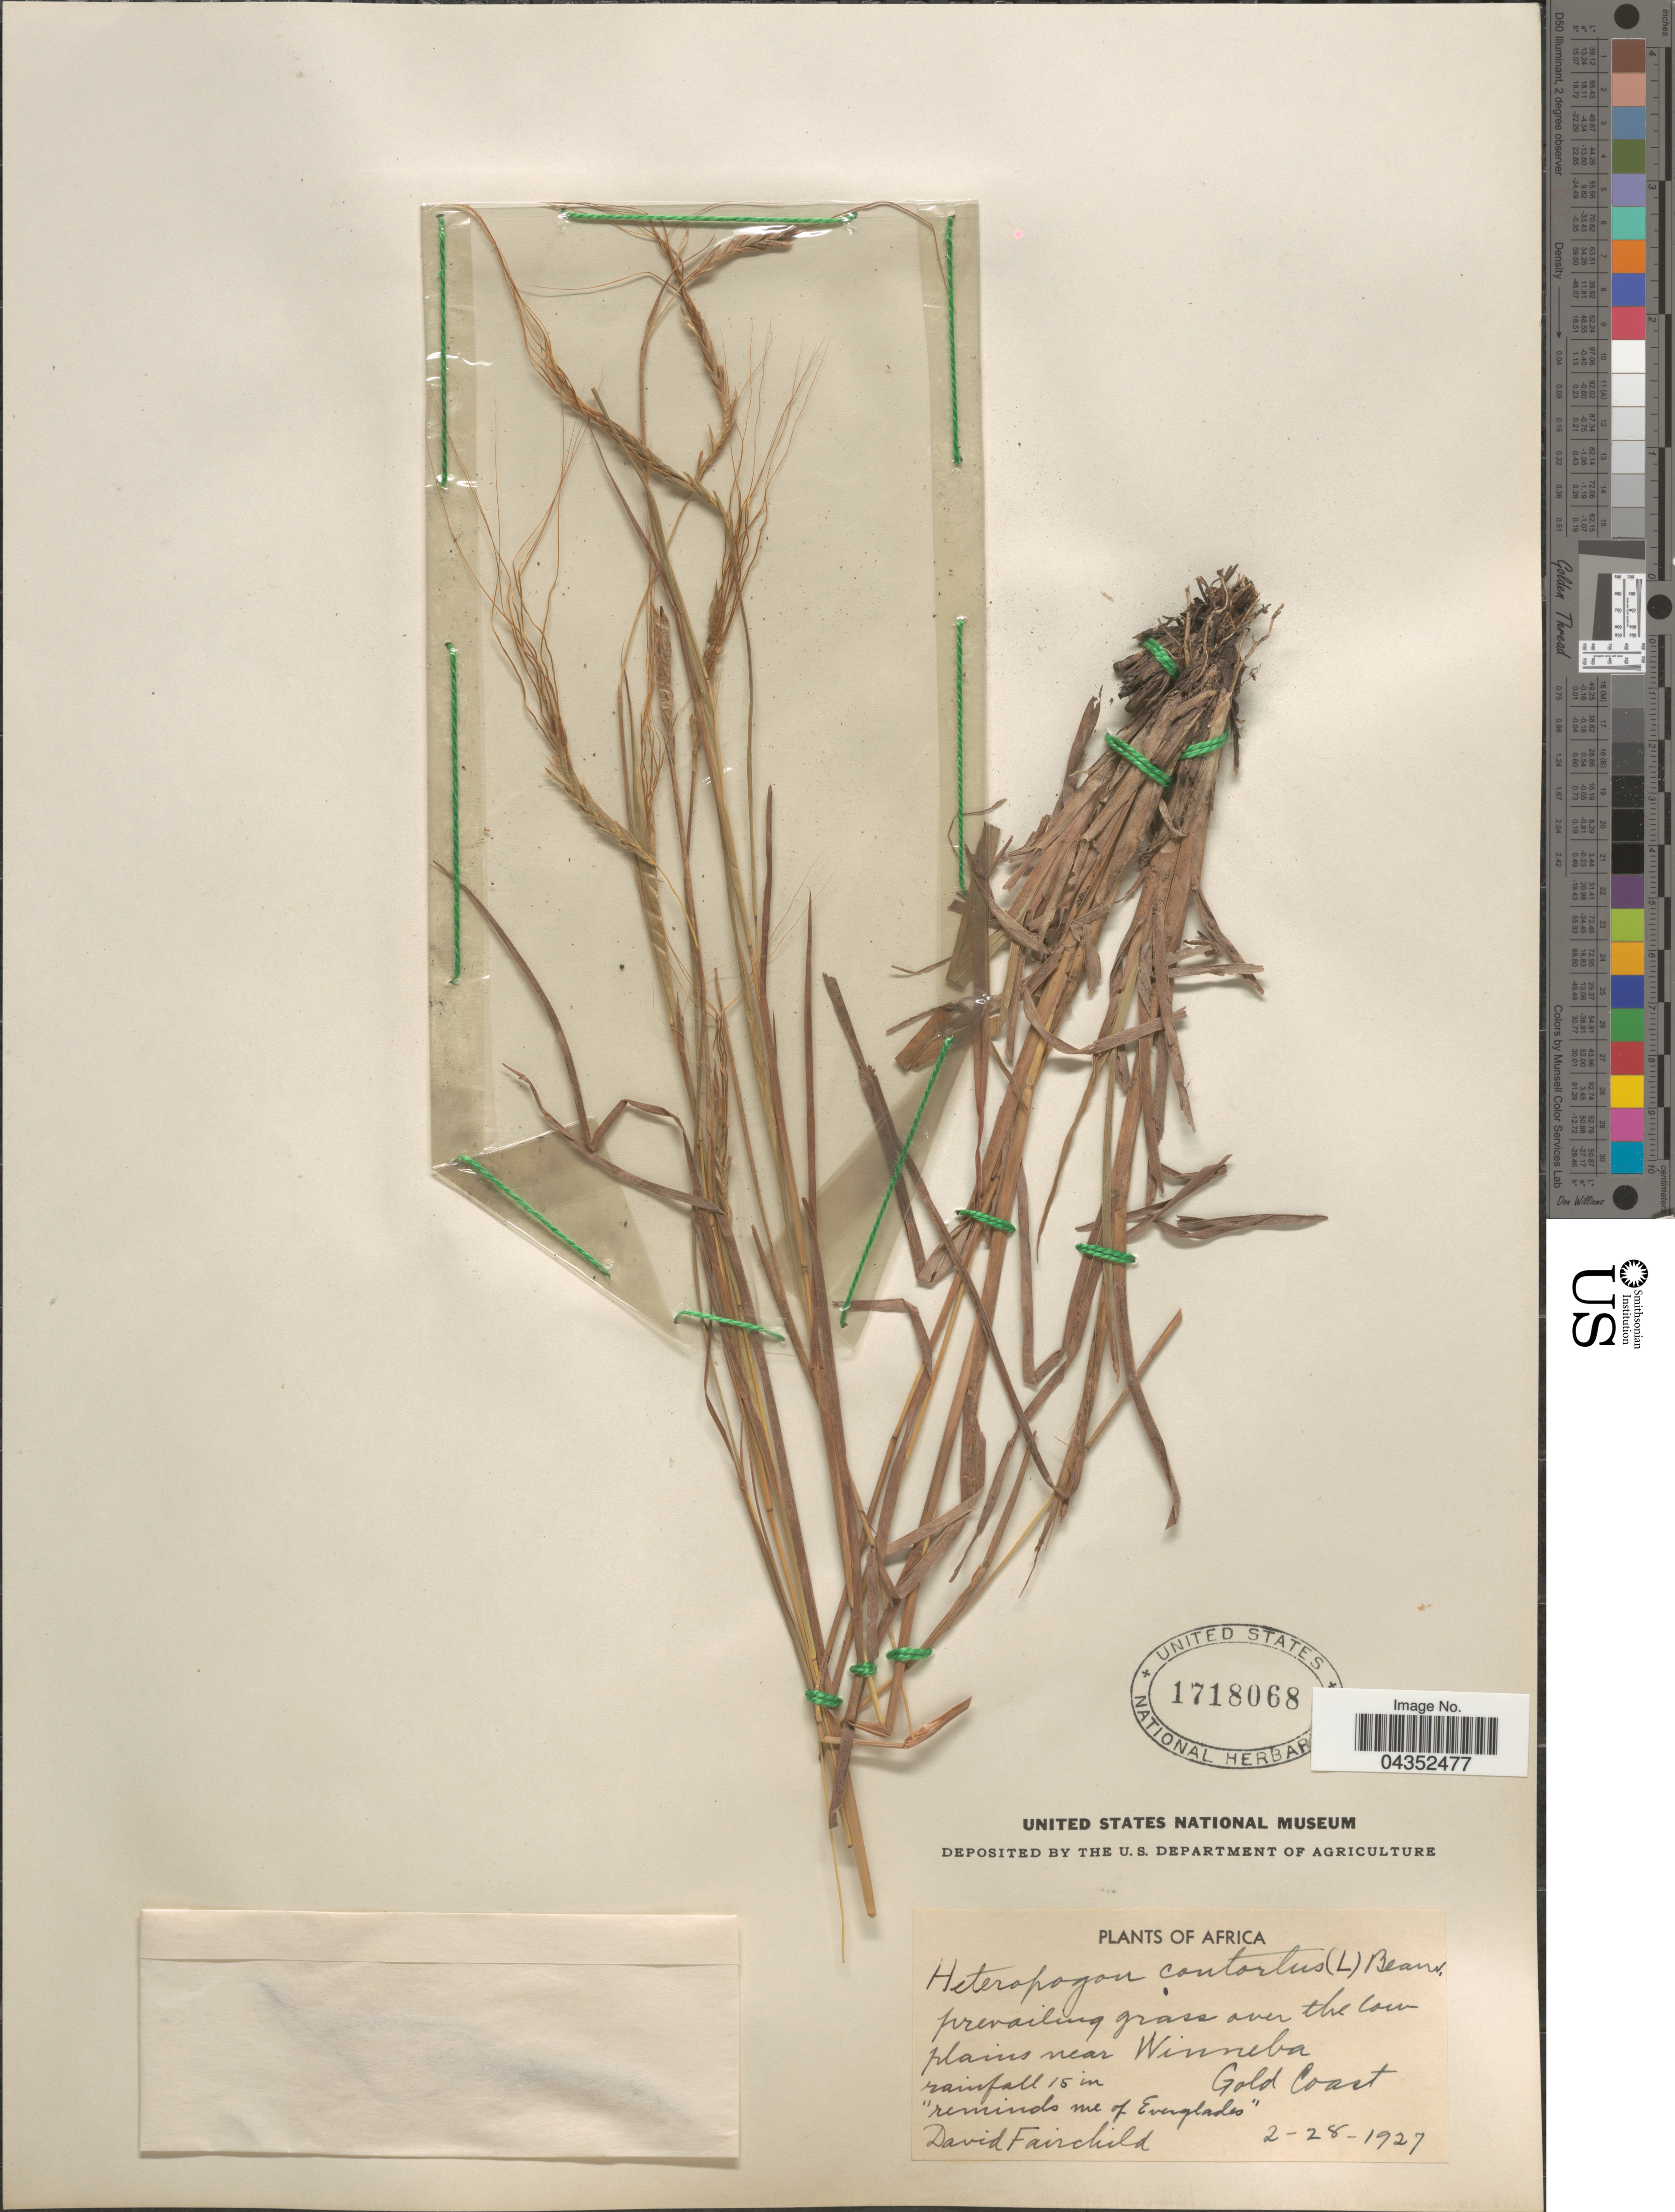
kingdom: Plantae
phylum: Tracheophyta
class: Liliopsida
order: Poales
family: Poaceae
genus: Heteropogon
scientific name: Heteropogon contortus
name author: (L.) P. Beauv. ex Roem. & Schult.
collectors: D. Fairchild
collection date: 1927-02-28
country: Ghana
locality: Plains near Winneba. Gold Coast.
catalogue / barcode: US 1718068